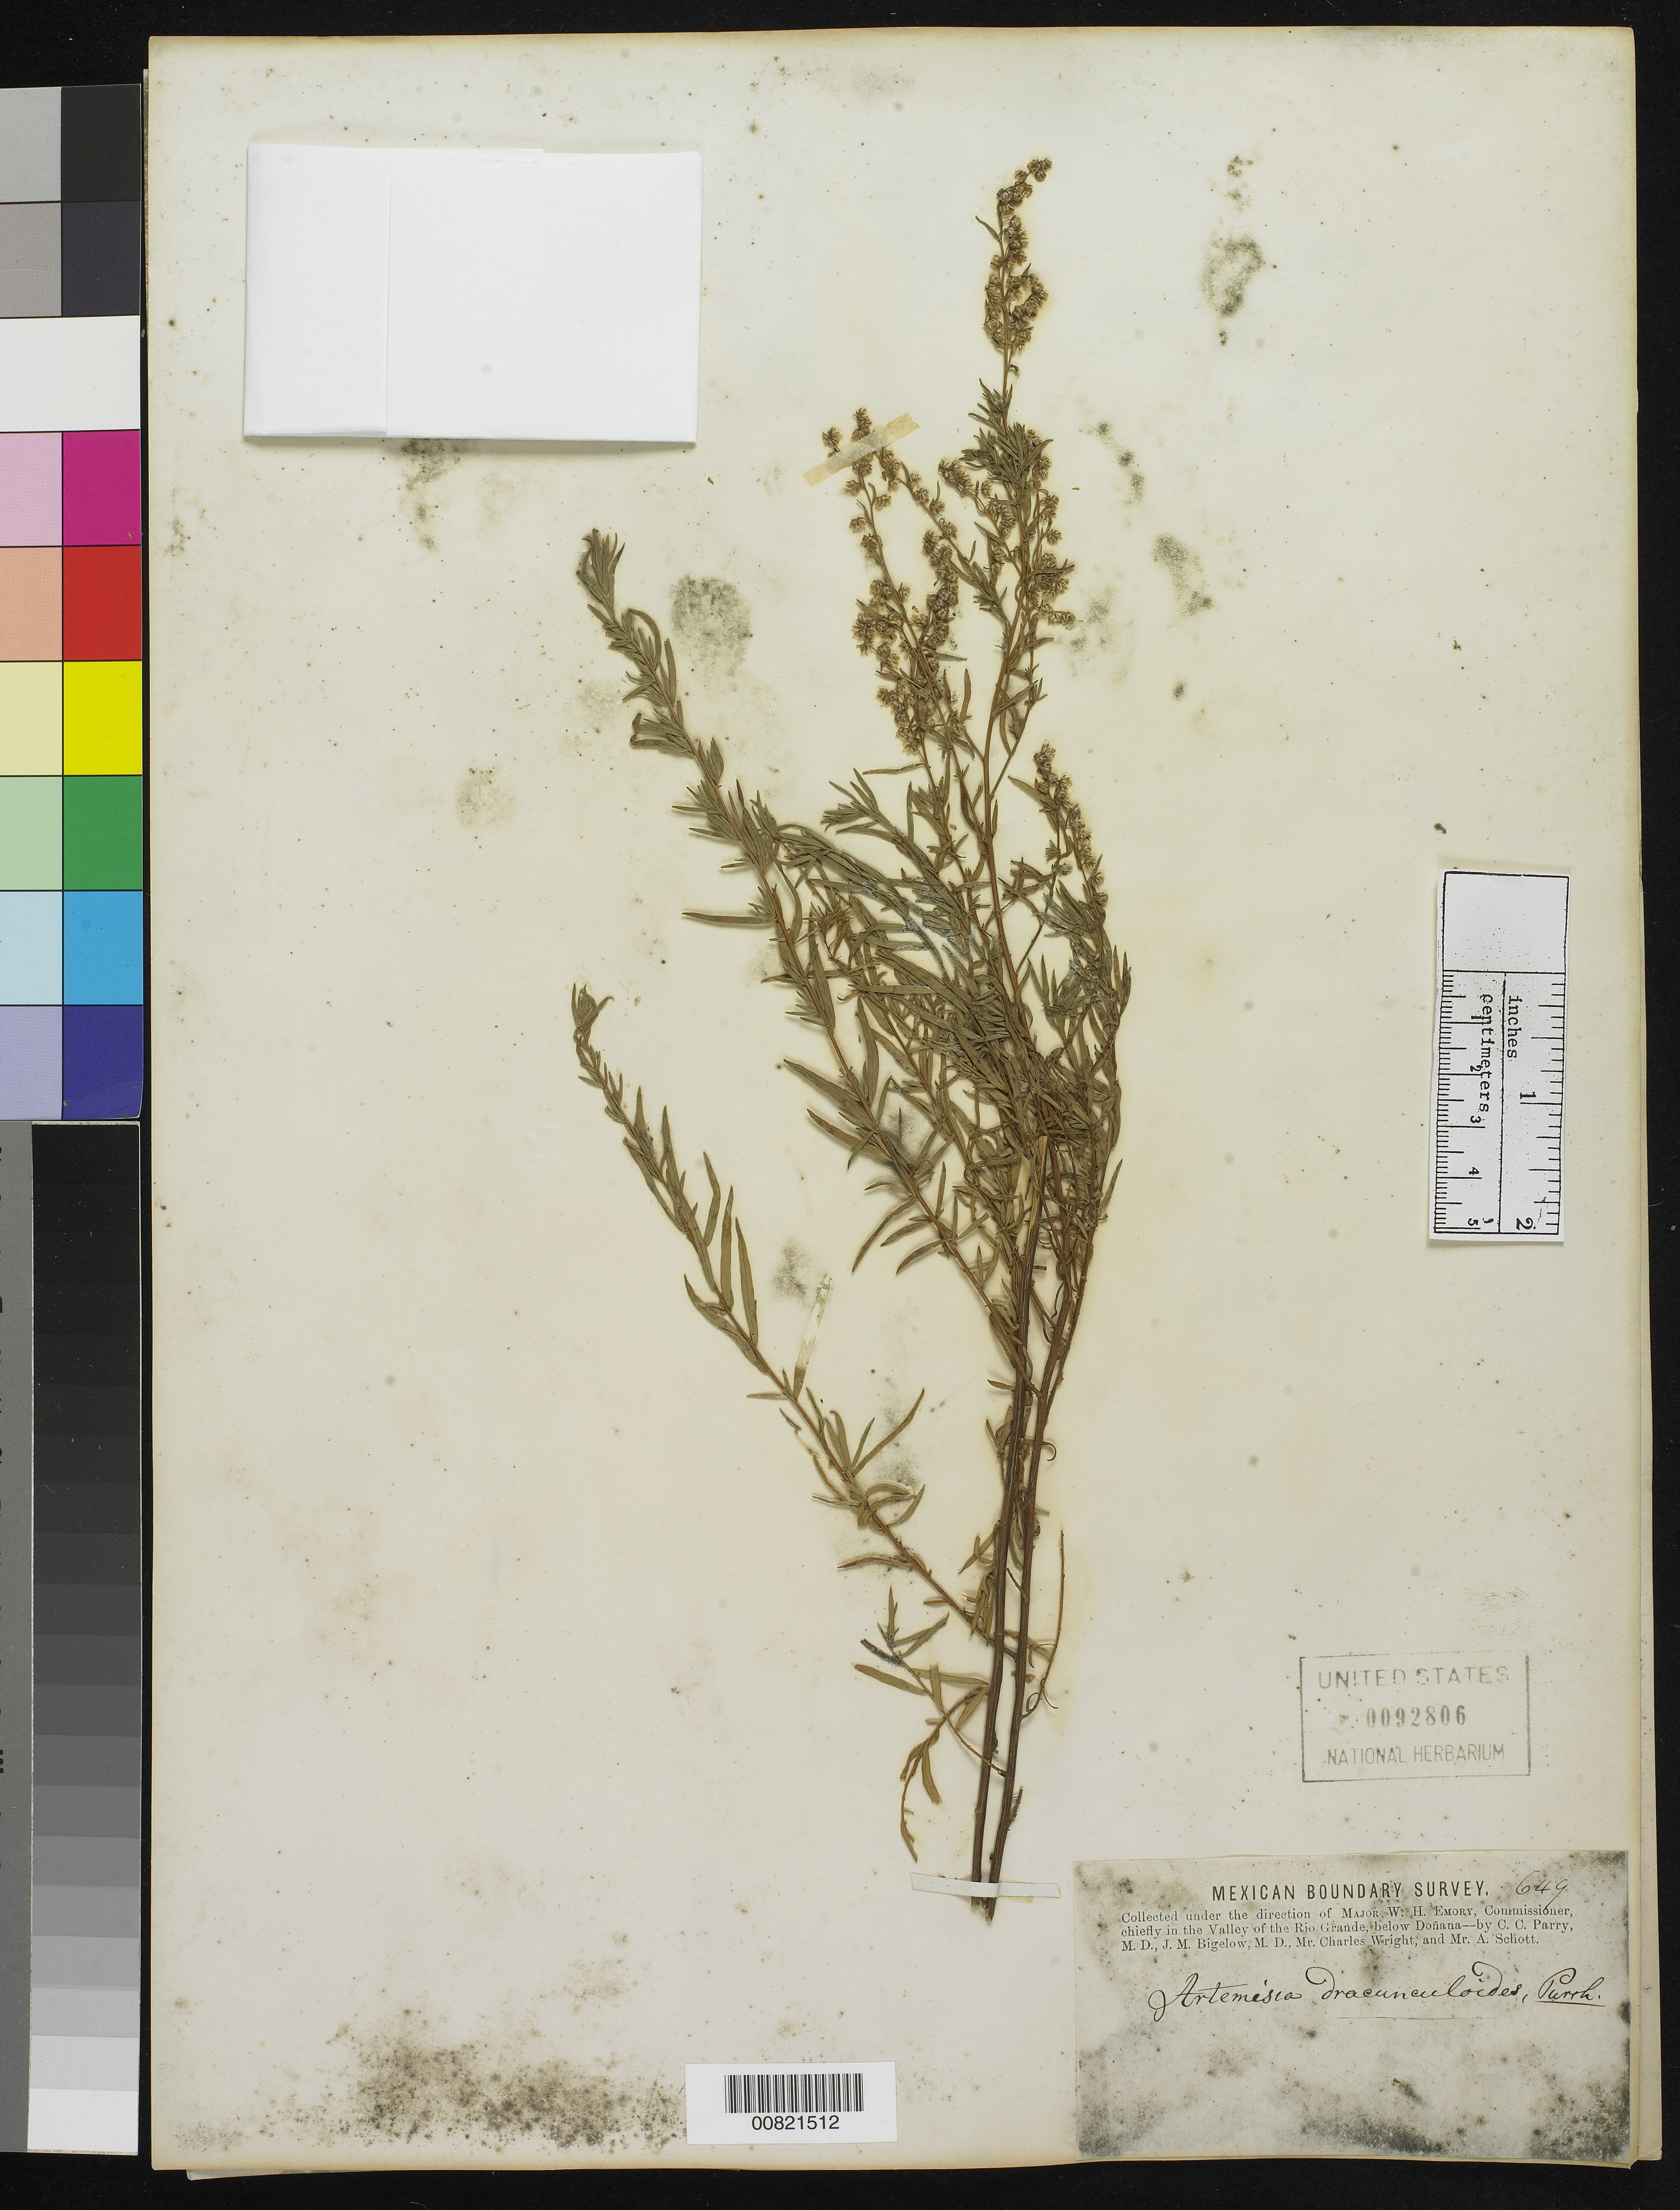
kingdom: Plantae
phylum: Tracheophyta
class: Magnoliopsida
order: Asterales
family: Asteraceae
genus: Artemisia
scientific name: Artemisia dracunculoides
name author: Pursh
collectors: C. C. Parry, J. M. Bigelow, C. Wright & A. C. V. Schott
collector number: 649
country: United States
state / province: New Mexico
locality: Valley of the Rio Grande, below Doñana, New Mexico.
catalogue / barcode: US 92806